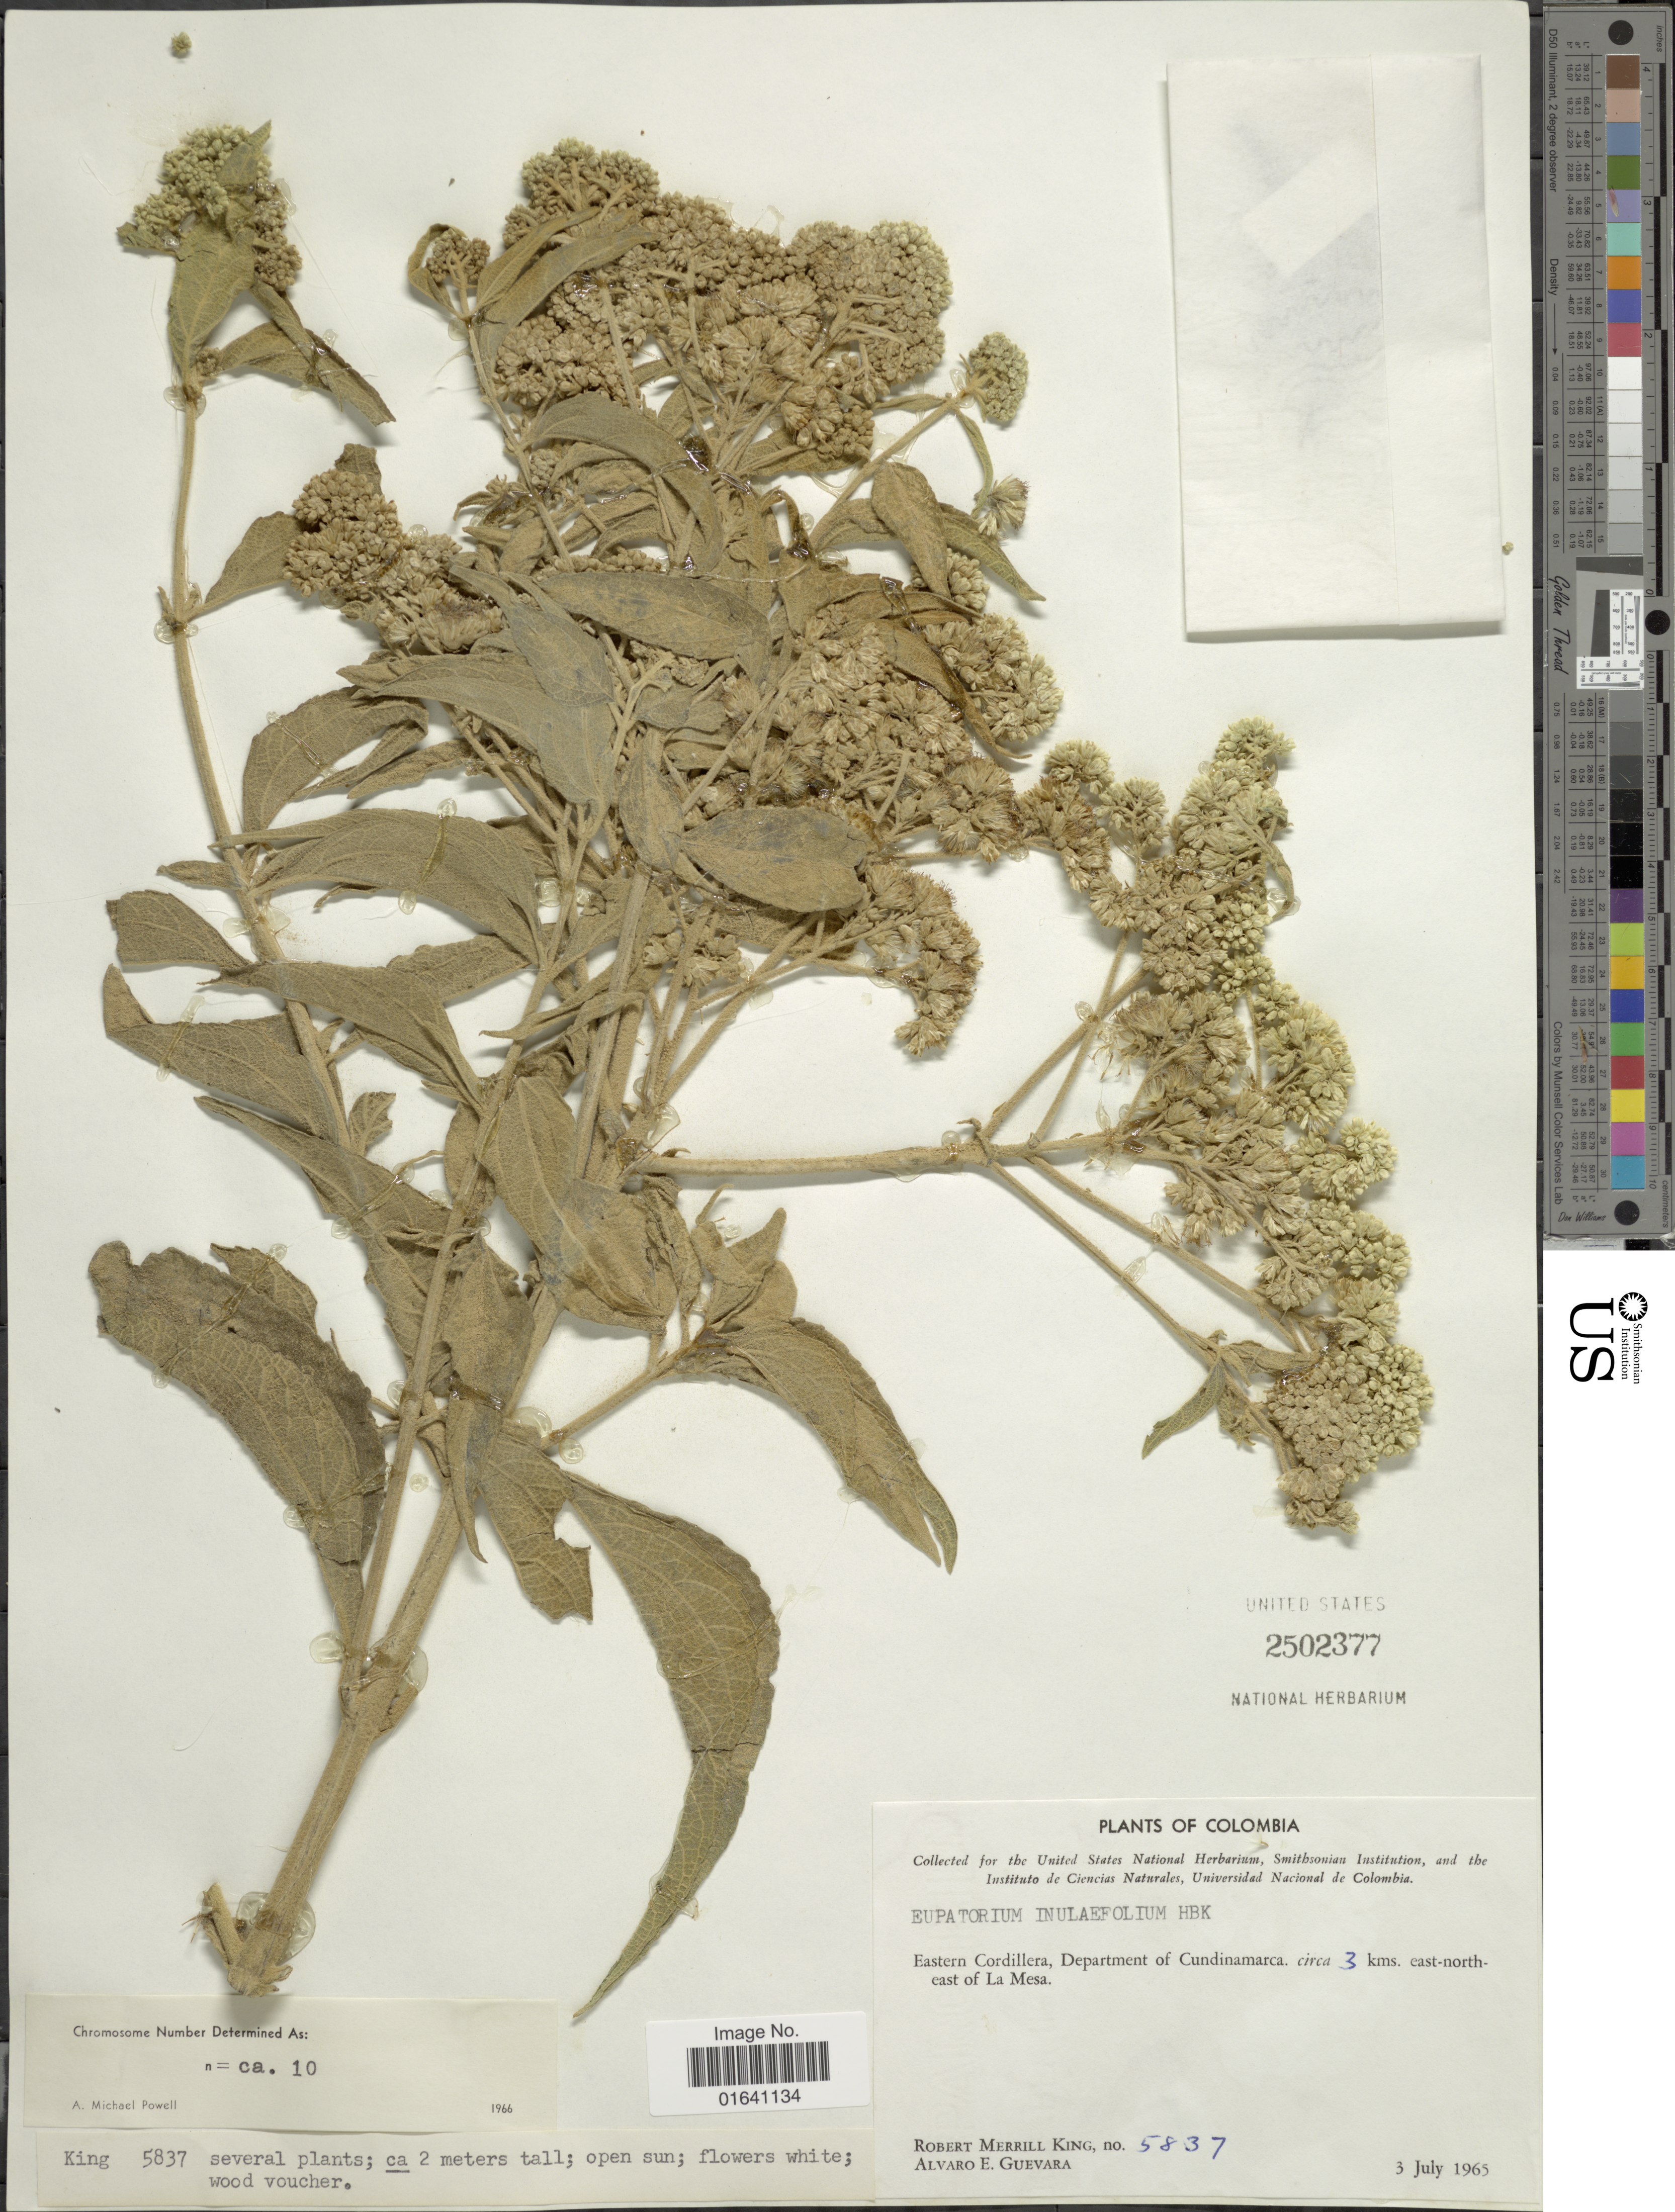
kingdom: Plantae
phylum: Tracheophyta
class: Magnoliopsida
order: Asterales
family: Asteraceae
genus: Austroeupatorium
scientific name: Austroeupatorium inulaefolium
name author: (Kunth) R.M. King & H. Rob.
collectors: R. M. King & A. E. Guevara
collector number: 5837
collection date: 1965-07-03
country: Colombia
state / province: Cundinamarca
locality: Eastern Cordillera, Department of Cundinamarca. circa 3 kms east-northeast of La Mesa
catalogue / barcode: US 2502377